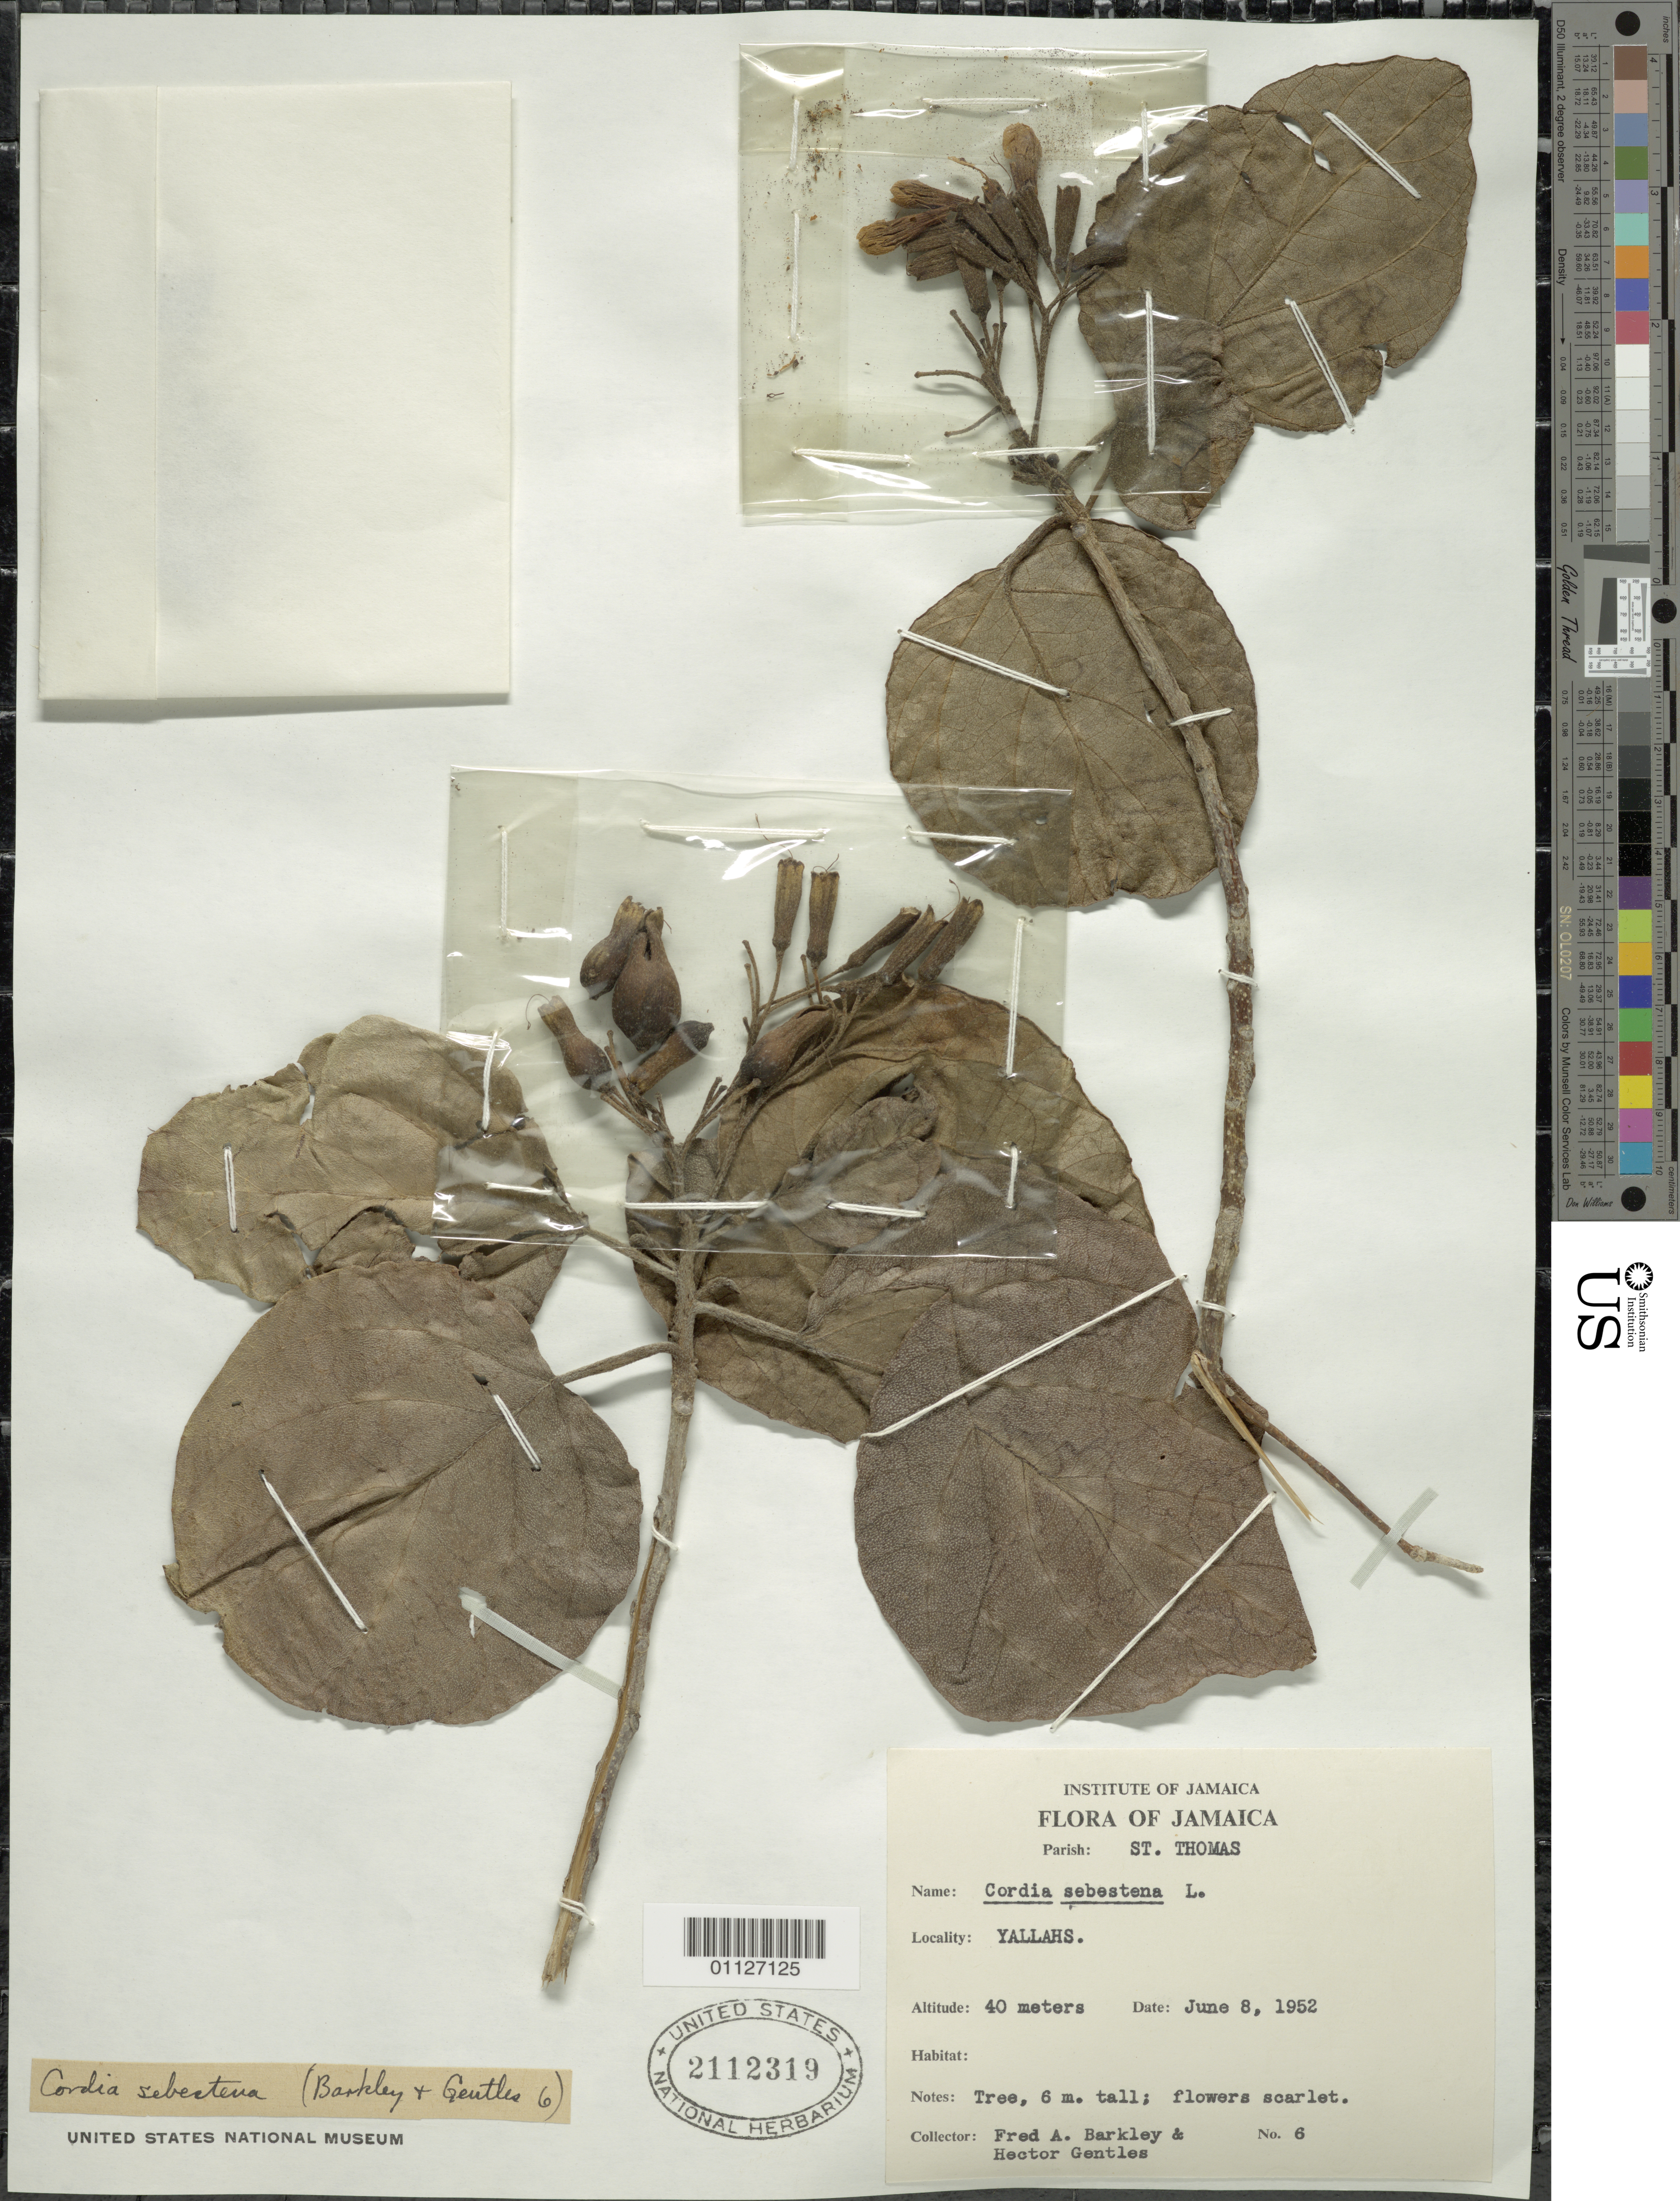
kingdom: Plantae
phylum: Tracheophyta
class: Magnoliopsida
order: Boraginales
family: Cordiaceae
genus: Cordia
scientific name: Cordia sebestena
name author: L.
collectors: F. A. Barkley & H. Gentles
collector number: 6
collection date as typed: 08 Jun 1952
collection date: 1952-06-08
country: Jamaica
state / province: Saint Thomas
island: Jamaica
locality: Yallahs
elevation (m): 40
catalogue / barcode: US 2112319